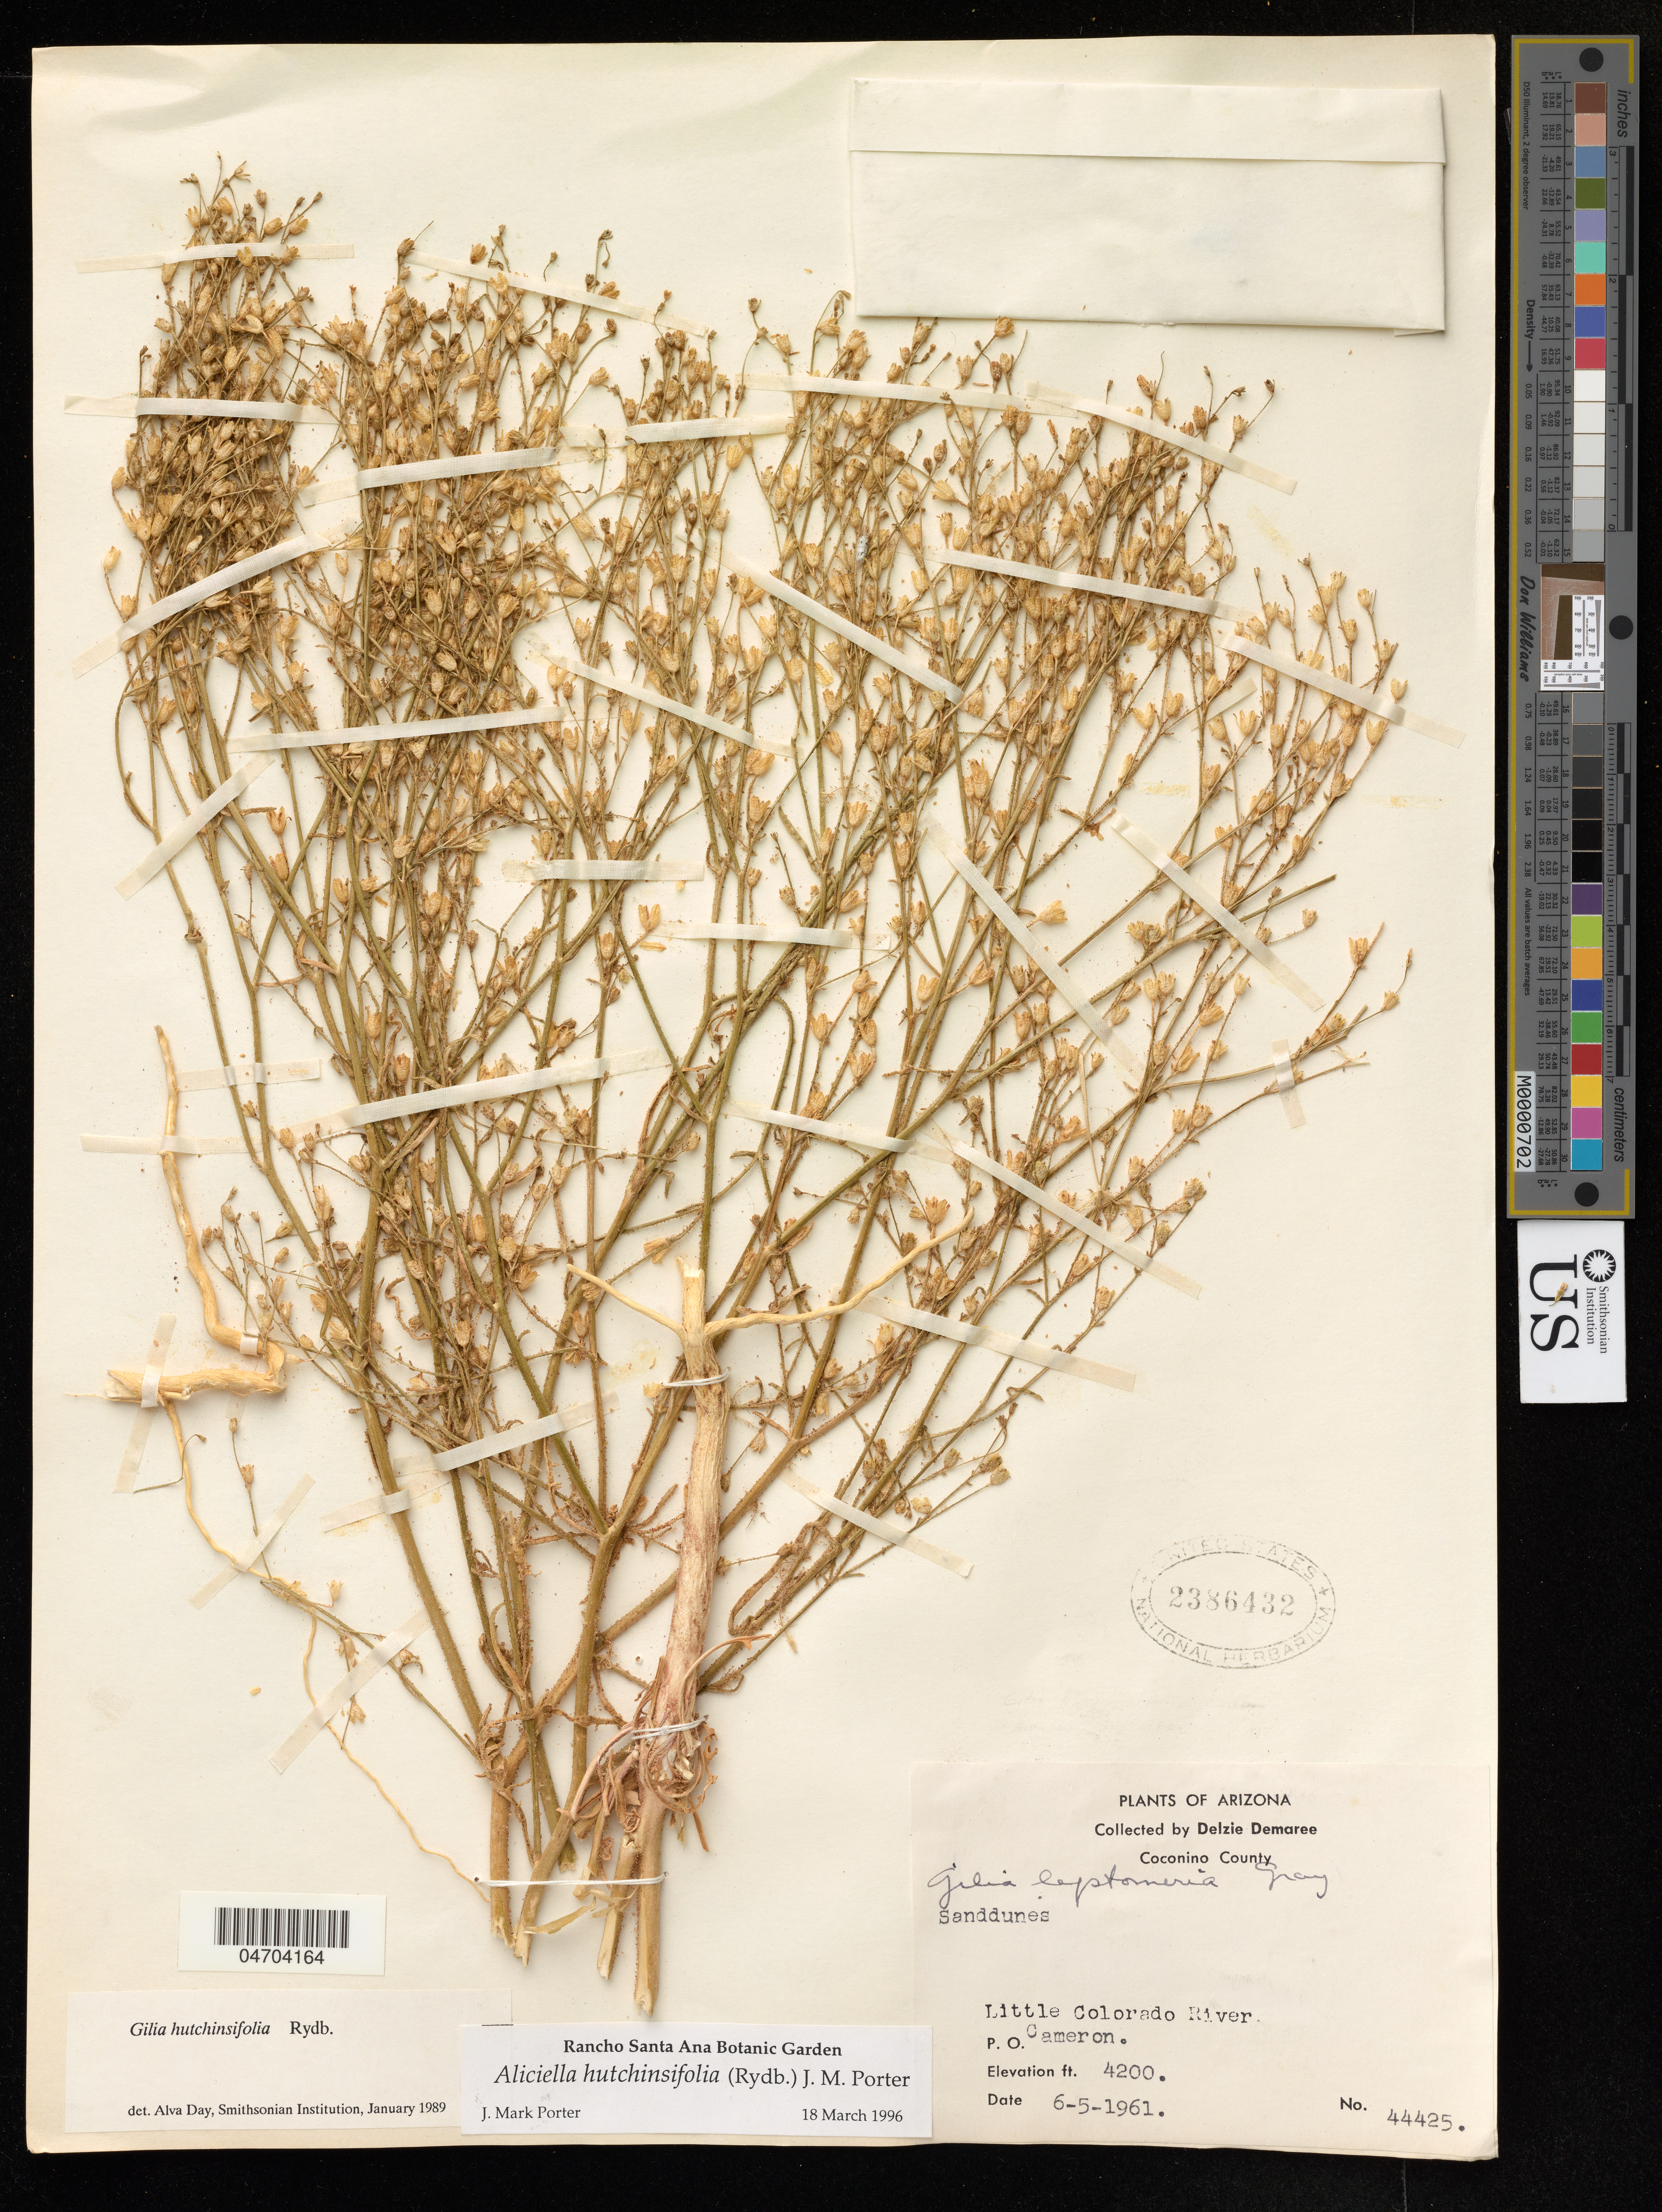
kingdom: Plantae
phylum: Tracheophyta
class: Magnoliopsida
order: Ericales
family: Polemoniaceae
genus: Gilia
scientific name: Gilia leptomeria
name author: A. Gray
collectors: D. Demaree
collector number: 44425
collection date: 1961-05-06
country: United States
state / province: Arizona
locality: Little Colorado River. P.O. Cameron.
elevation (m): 1280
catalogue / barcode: US 2386432